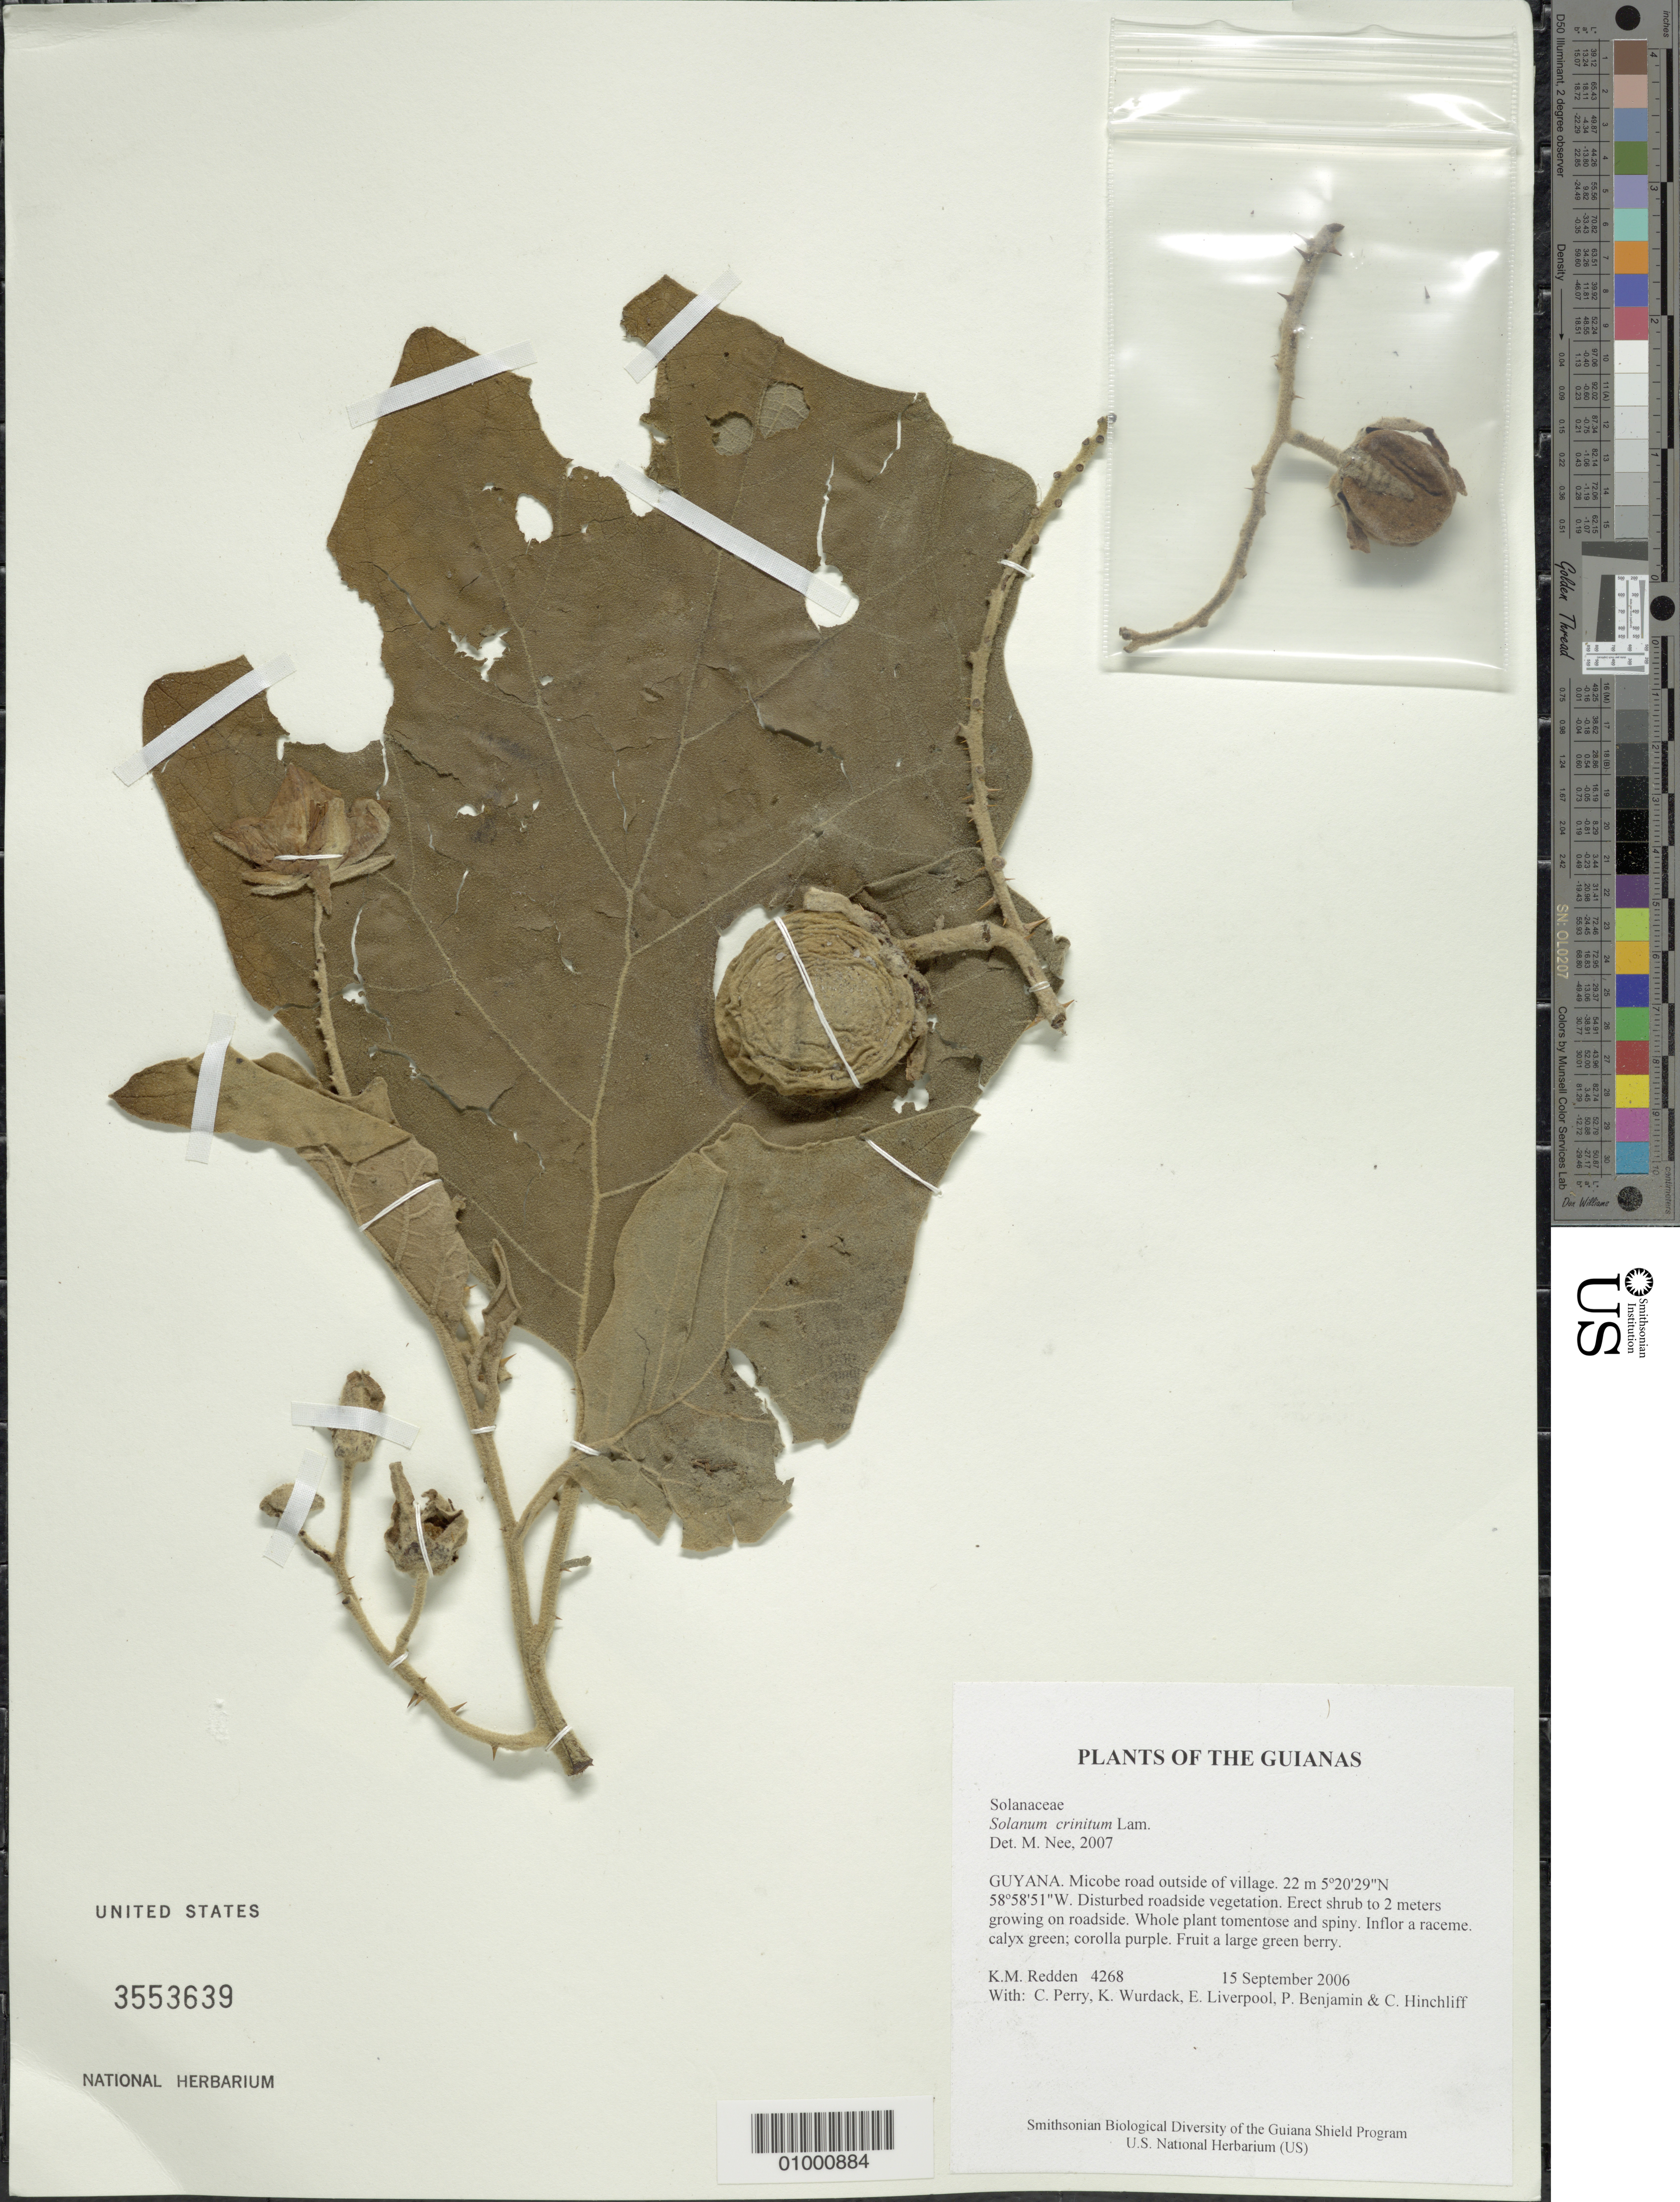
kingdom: Plantae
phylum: Tracheophyta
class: Magnoliopsida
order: Solanales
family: Solanaceae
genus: Solanum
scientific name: Solanum crinitum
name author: Lam.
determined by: Nee, Michael H.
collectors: K. M. Redden, C. Perry, K. Wurdack, E. Liverpool, P. Benjamin & C. E. Hinchliff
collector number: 4268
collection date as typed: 15 September 2006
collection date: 2006-09-15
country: Guyana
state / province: Potaro-Siparuni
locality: Micobe road outside of village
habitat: Disturbed roadside vegetation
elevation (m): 22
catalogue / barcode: US 3553639